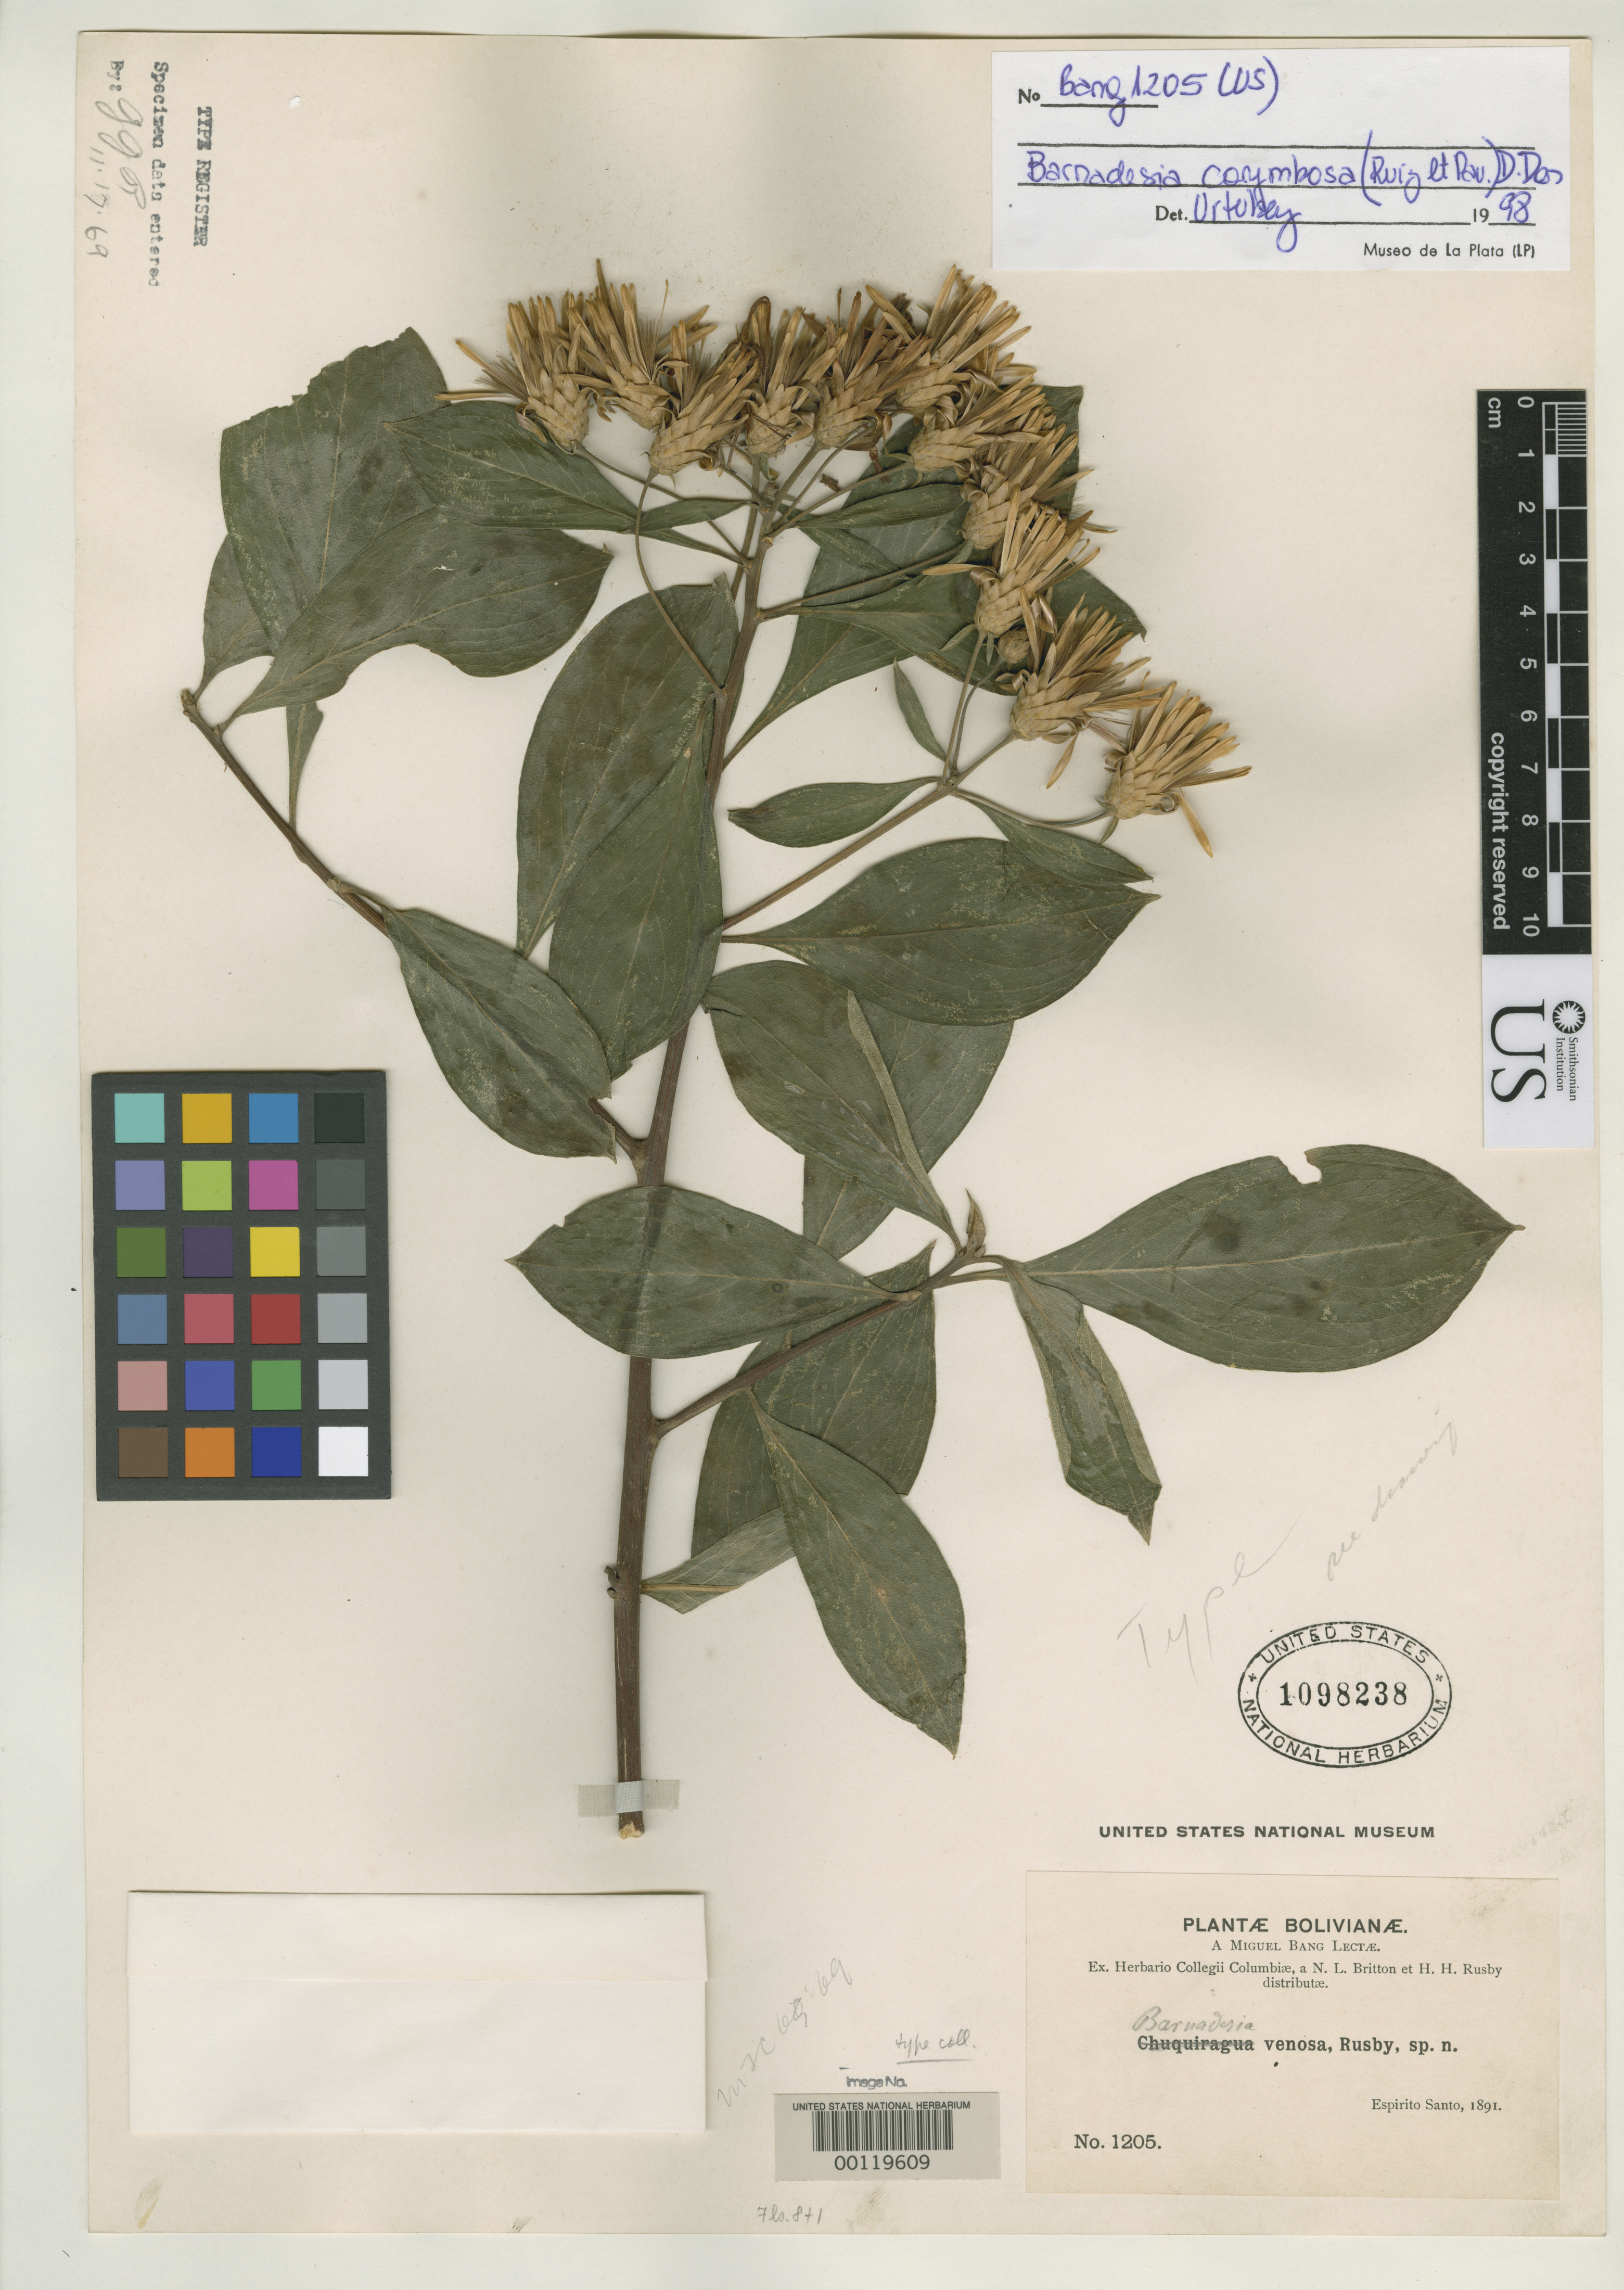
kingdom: Plantae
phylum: Tracheophyta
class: Magnoliopsida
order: Asterales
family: Asteraceae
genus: Barnadesia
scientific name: Barnadesia venosa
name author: Rusby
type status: Isotype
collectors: M. Bang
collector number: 1205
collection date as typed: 1891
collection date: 1891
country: Bolivia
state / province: Cochabamba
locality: Espirito Santo.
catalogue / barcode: US 1098238